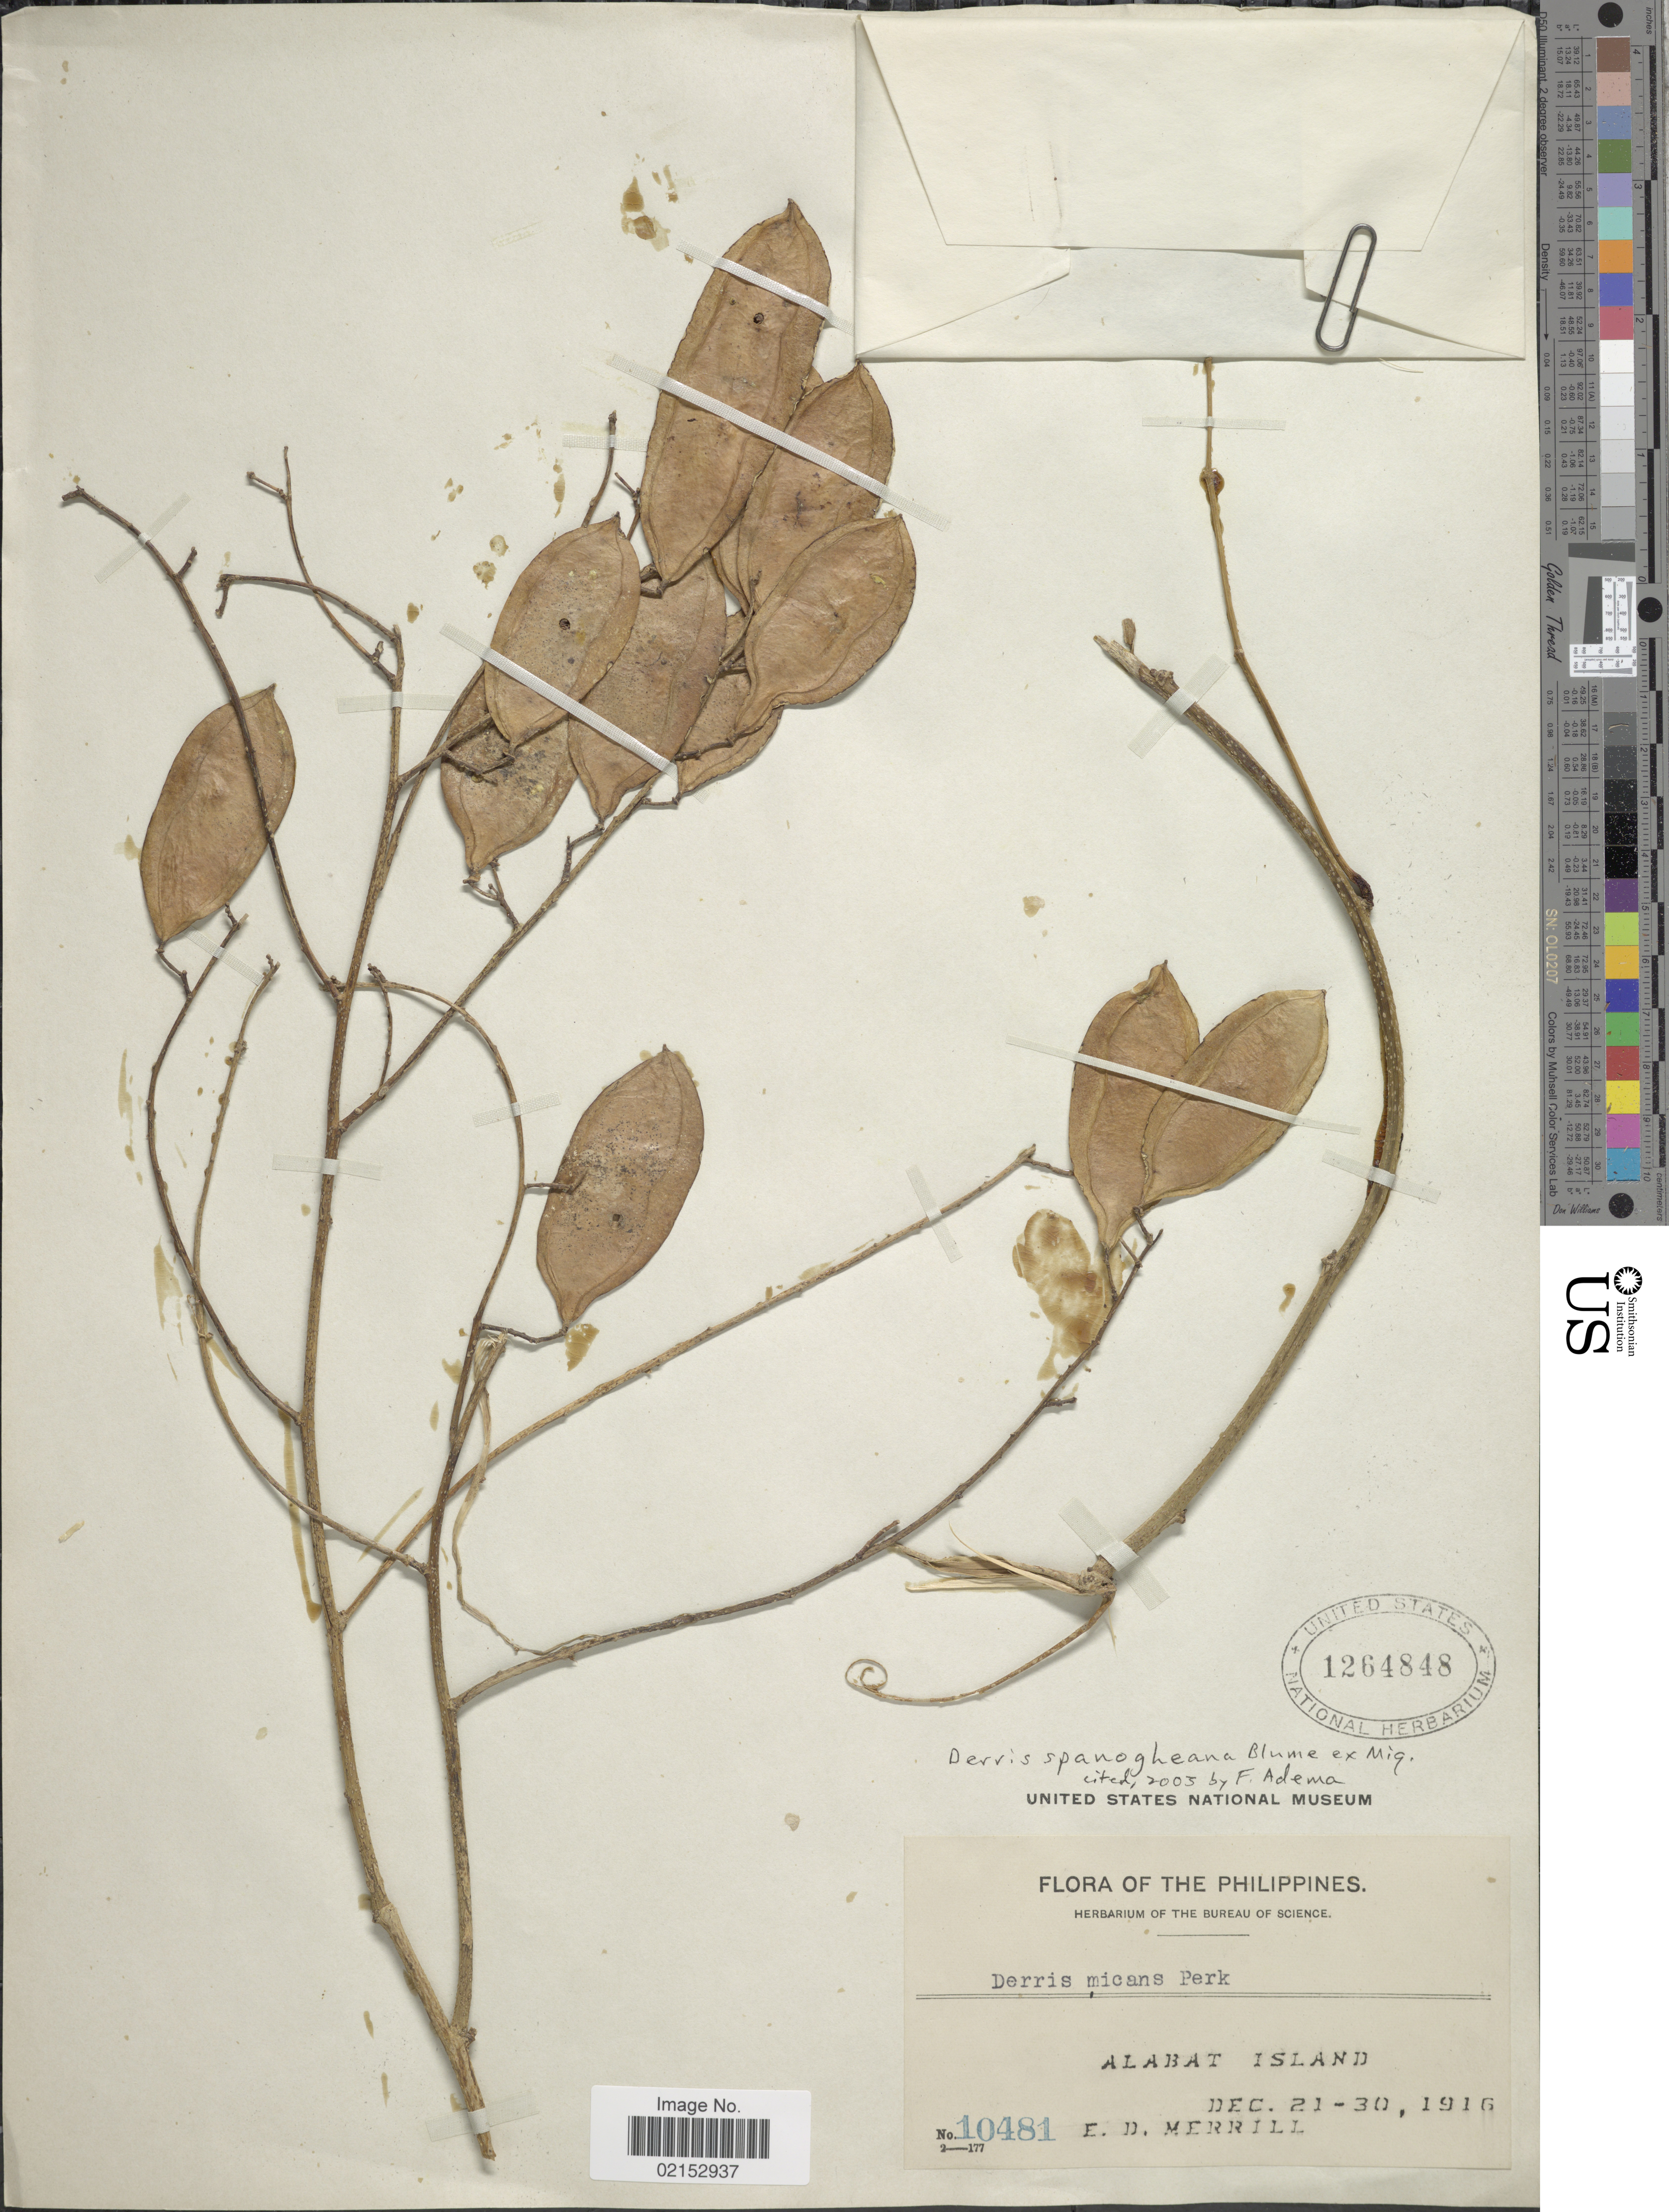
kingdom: Plantae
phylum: Tracheophyta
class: Magnoliopsida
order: Fabales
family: Fabaceae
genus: Derris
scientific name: Derris spanogheana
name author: Blume ex Miq.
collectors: E. D. Merrill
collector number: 10481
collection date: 1916-12-21/1916-12-30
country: Philippines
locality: Alabat Island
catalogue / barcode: US 1264848